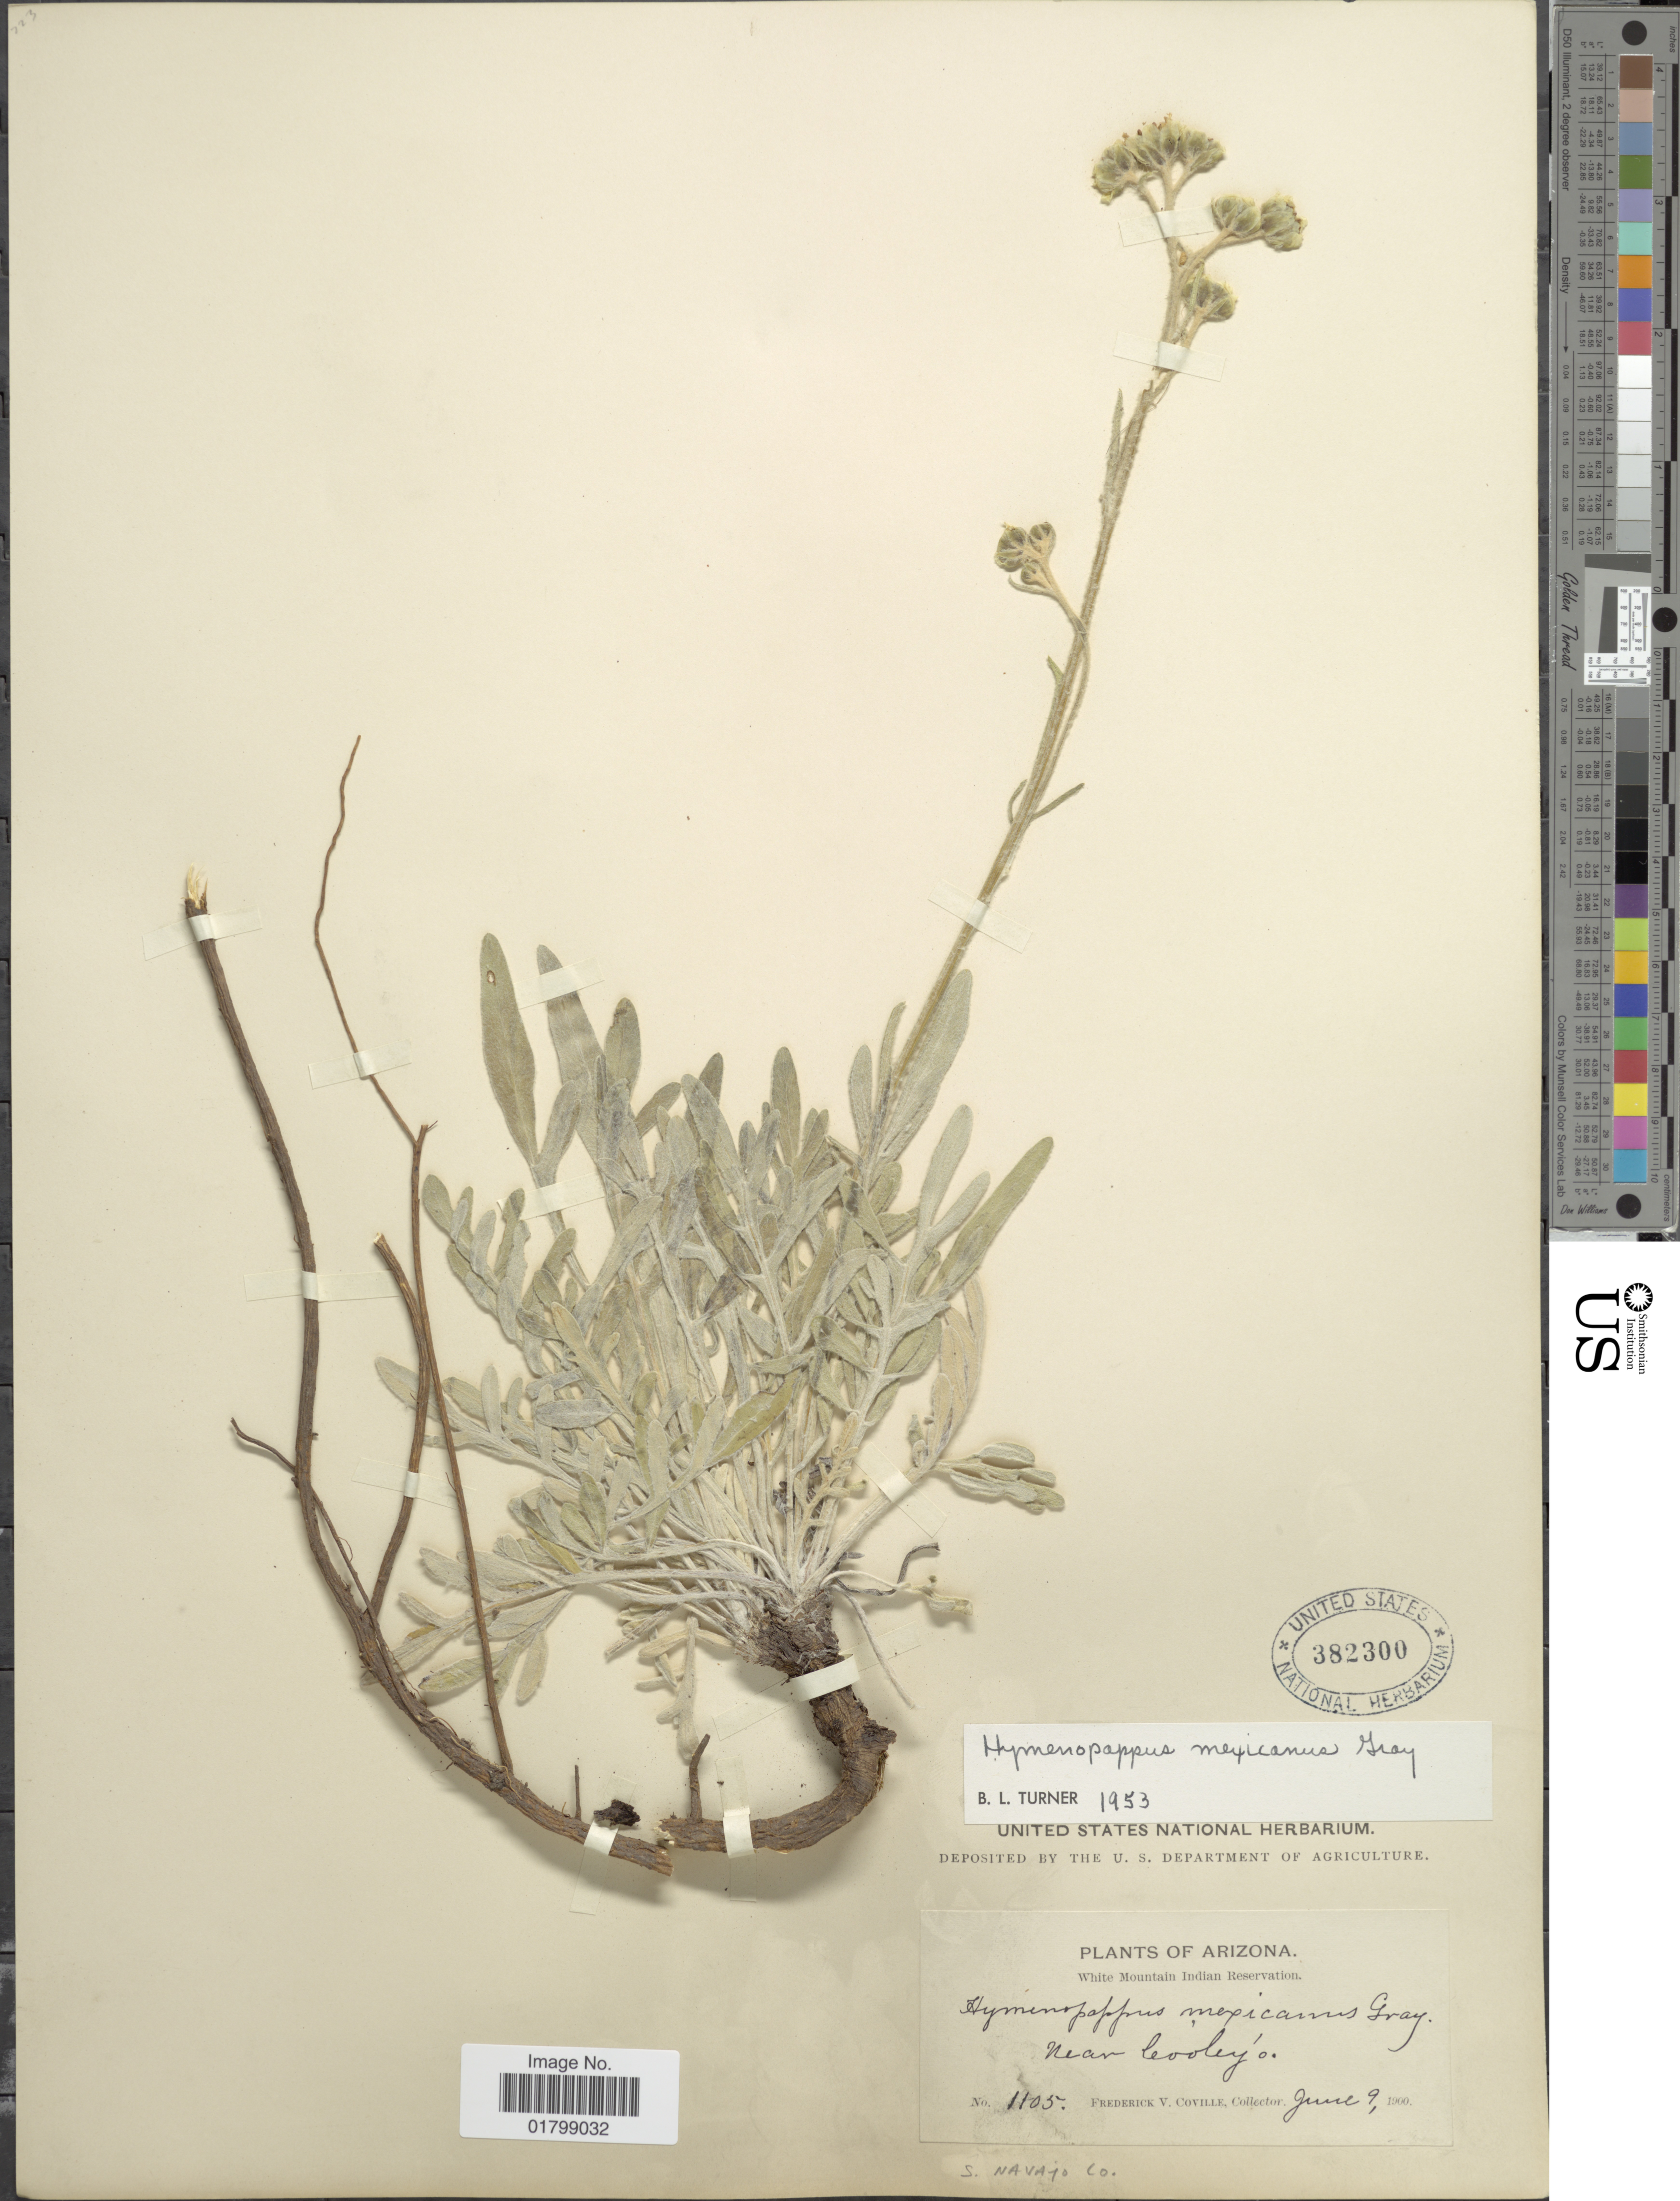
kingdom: Plantae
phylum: Tracheophyta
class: Magnoliopsida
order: Asterales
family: Asteraceae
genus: Hymenopappus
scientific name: Hymenopappus mexicanus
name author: A. Gray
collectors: F. V. Coville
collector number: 1105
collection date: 1900-06-09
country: United States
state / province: Arizona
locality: White Mountain Indian Reservation, near Cooley, S. Navajo Co.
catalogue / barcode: US 382300